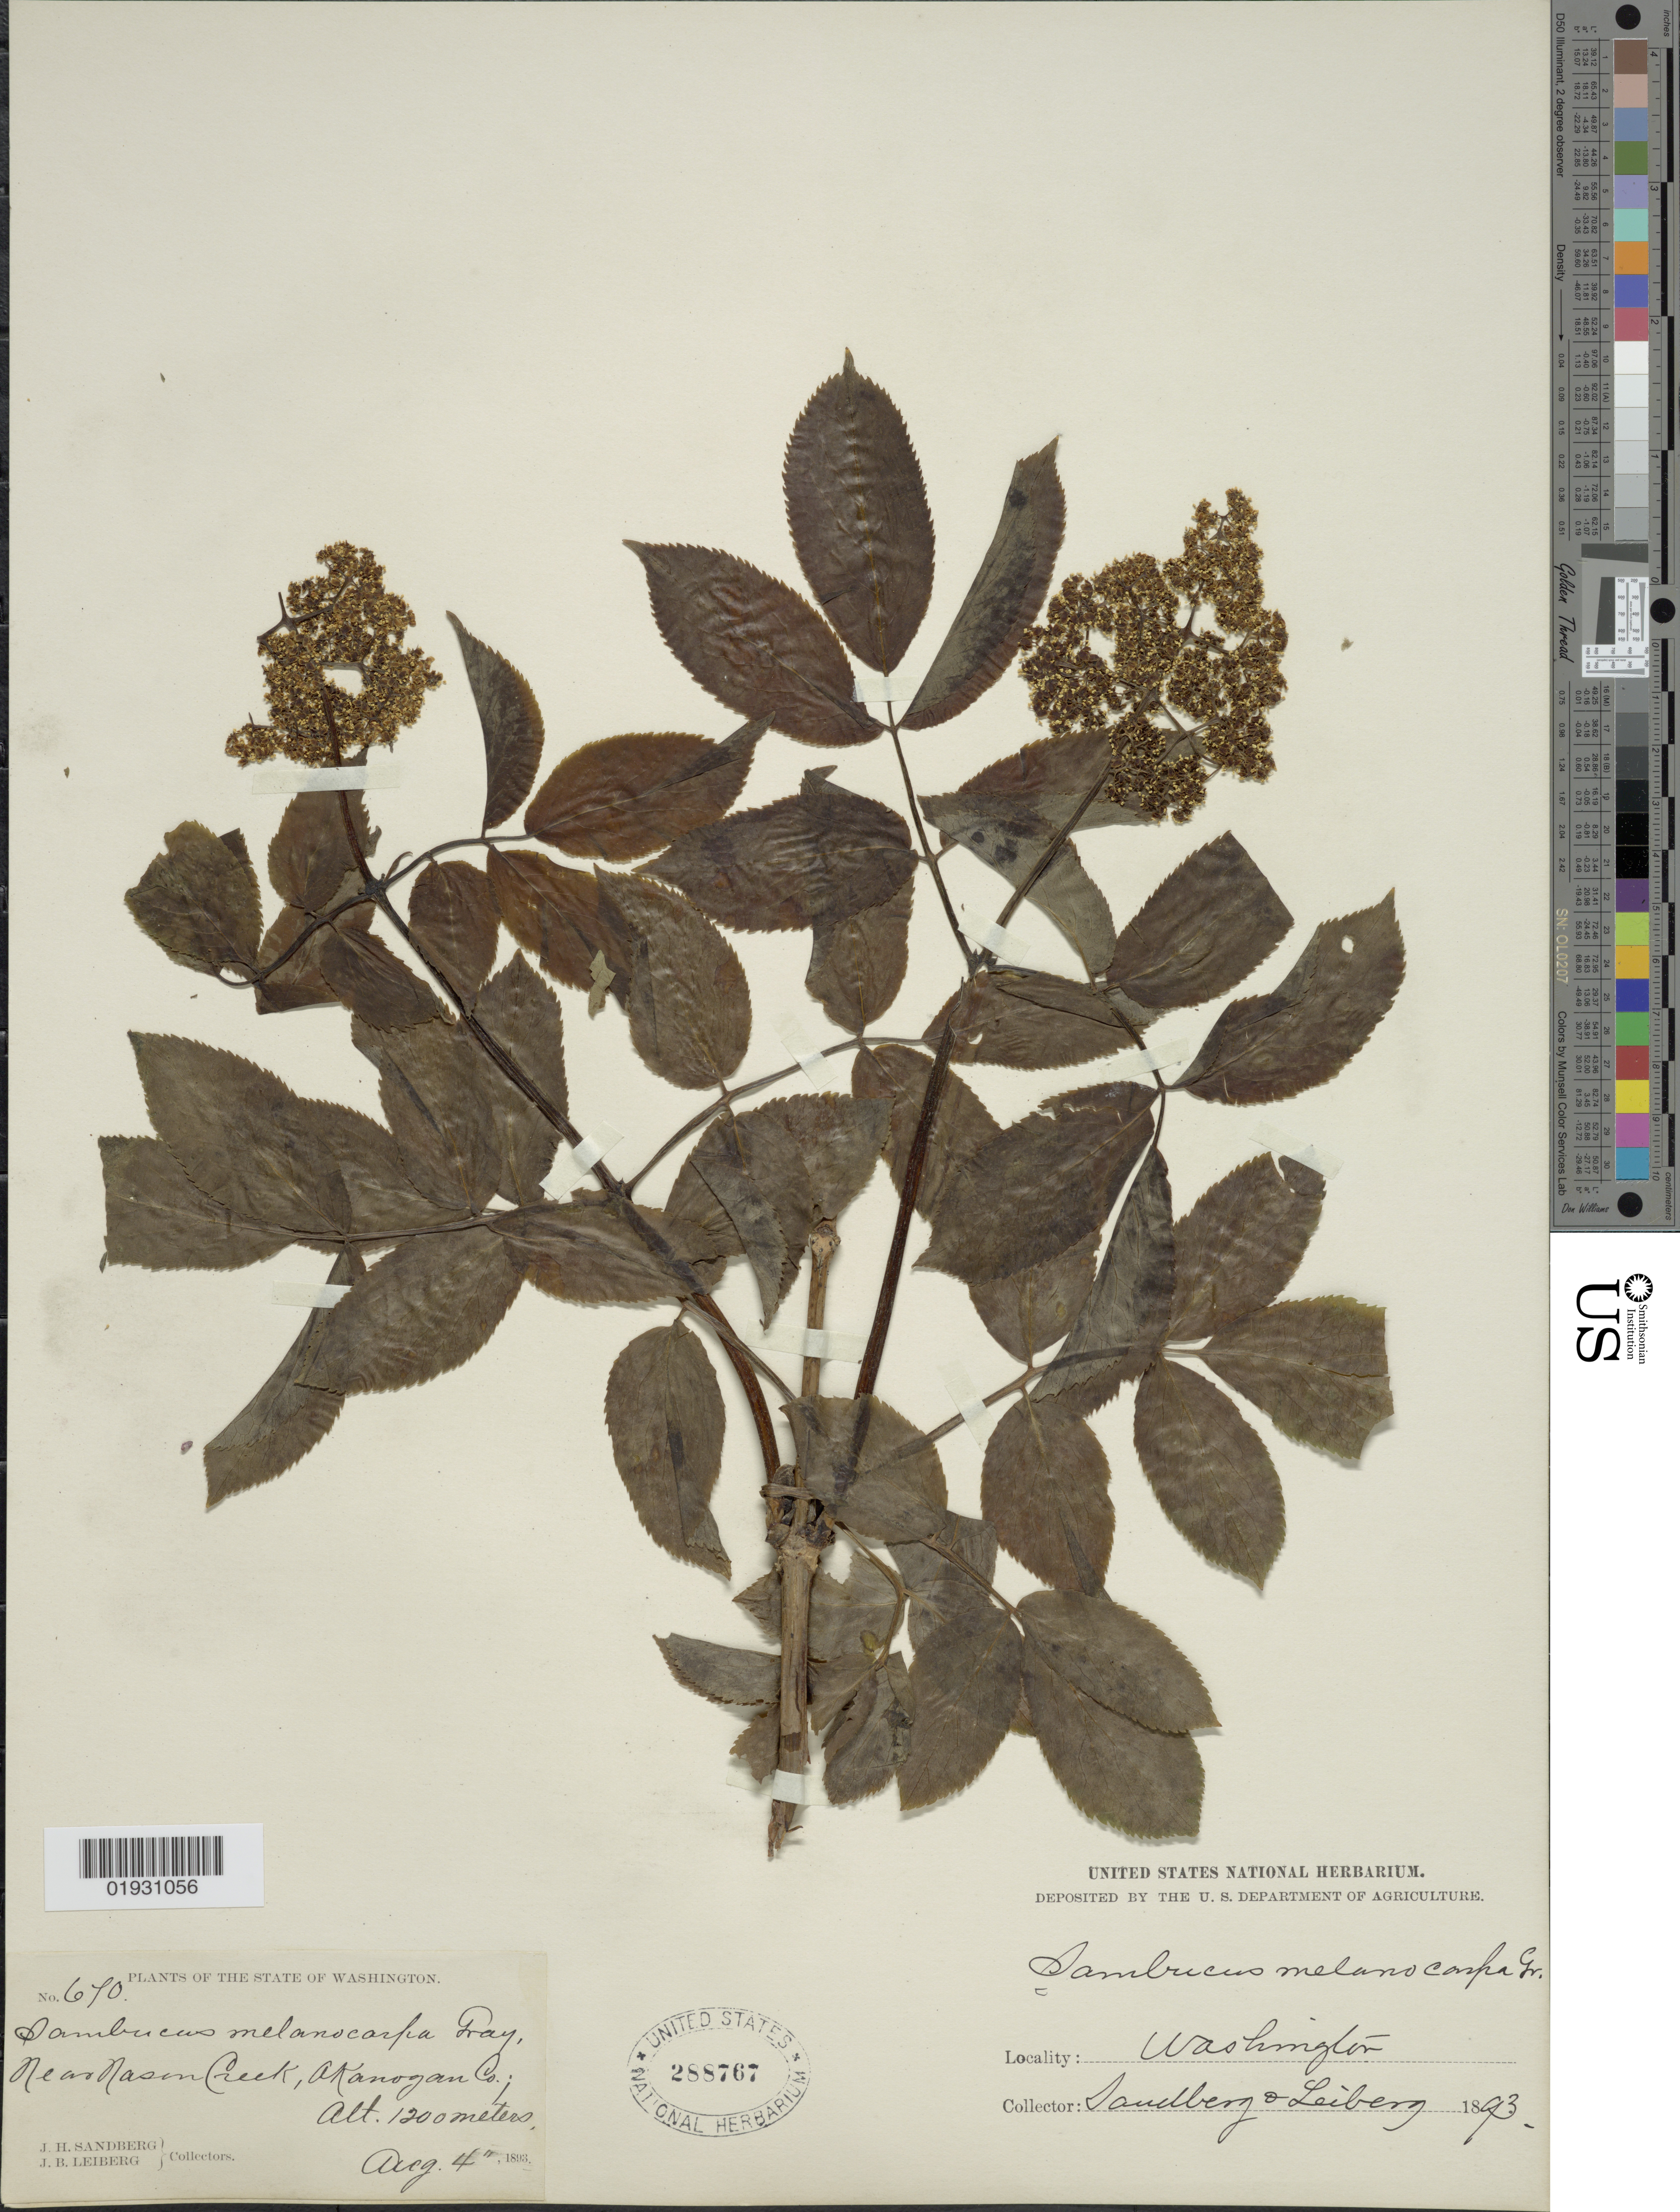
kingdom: Plantae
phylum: Tracheophyta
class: Magnoliopsida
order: Dipsacales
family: Viburnaceae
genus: Sambucus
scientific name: Sambucus melanocarpa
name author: A. Gray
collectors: J. H. Sandberg & J. B. Leiberg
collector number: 670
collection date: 1893-08-04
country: United States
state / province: Washington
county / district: Okanogan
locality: Near Nason Creek, Akanogan Co.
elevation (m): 1200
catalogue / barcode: US 288767